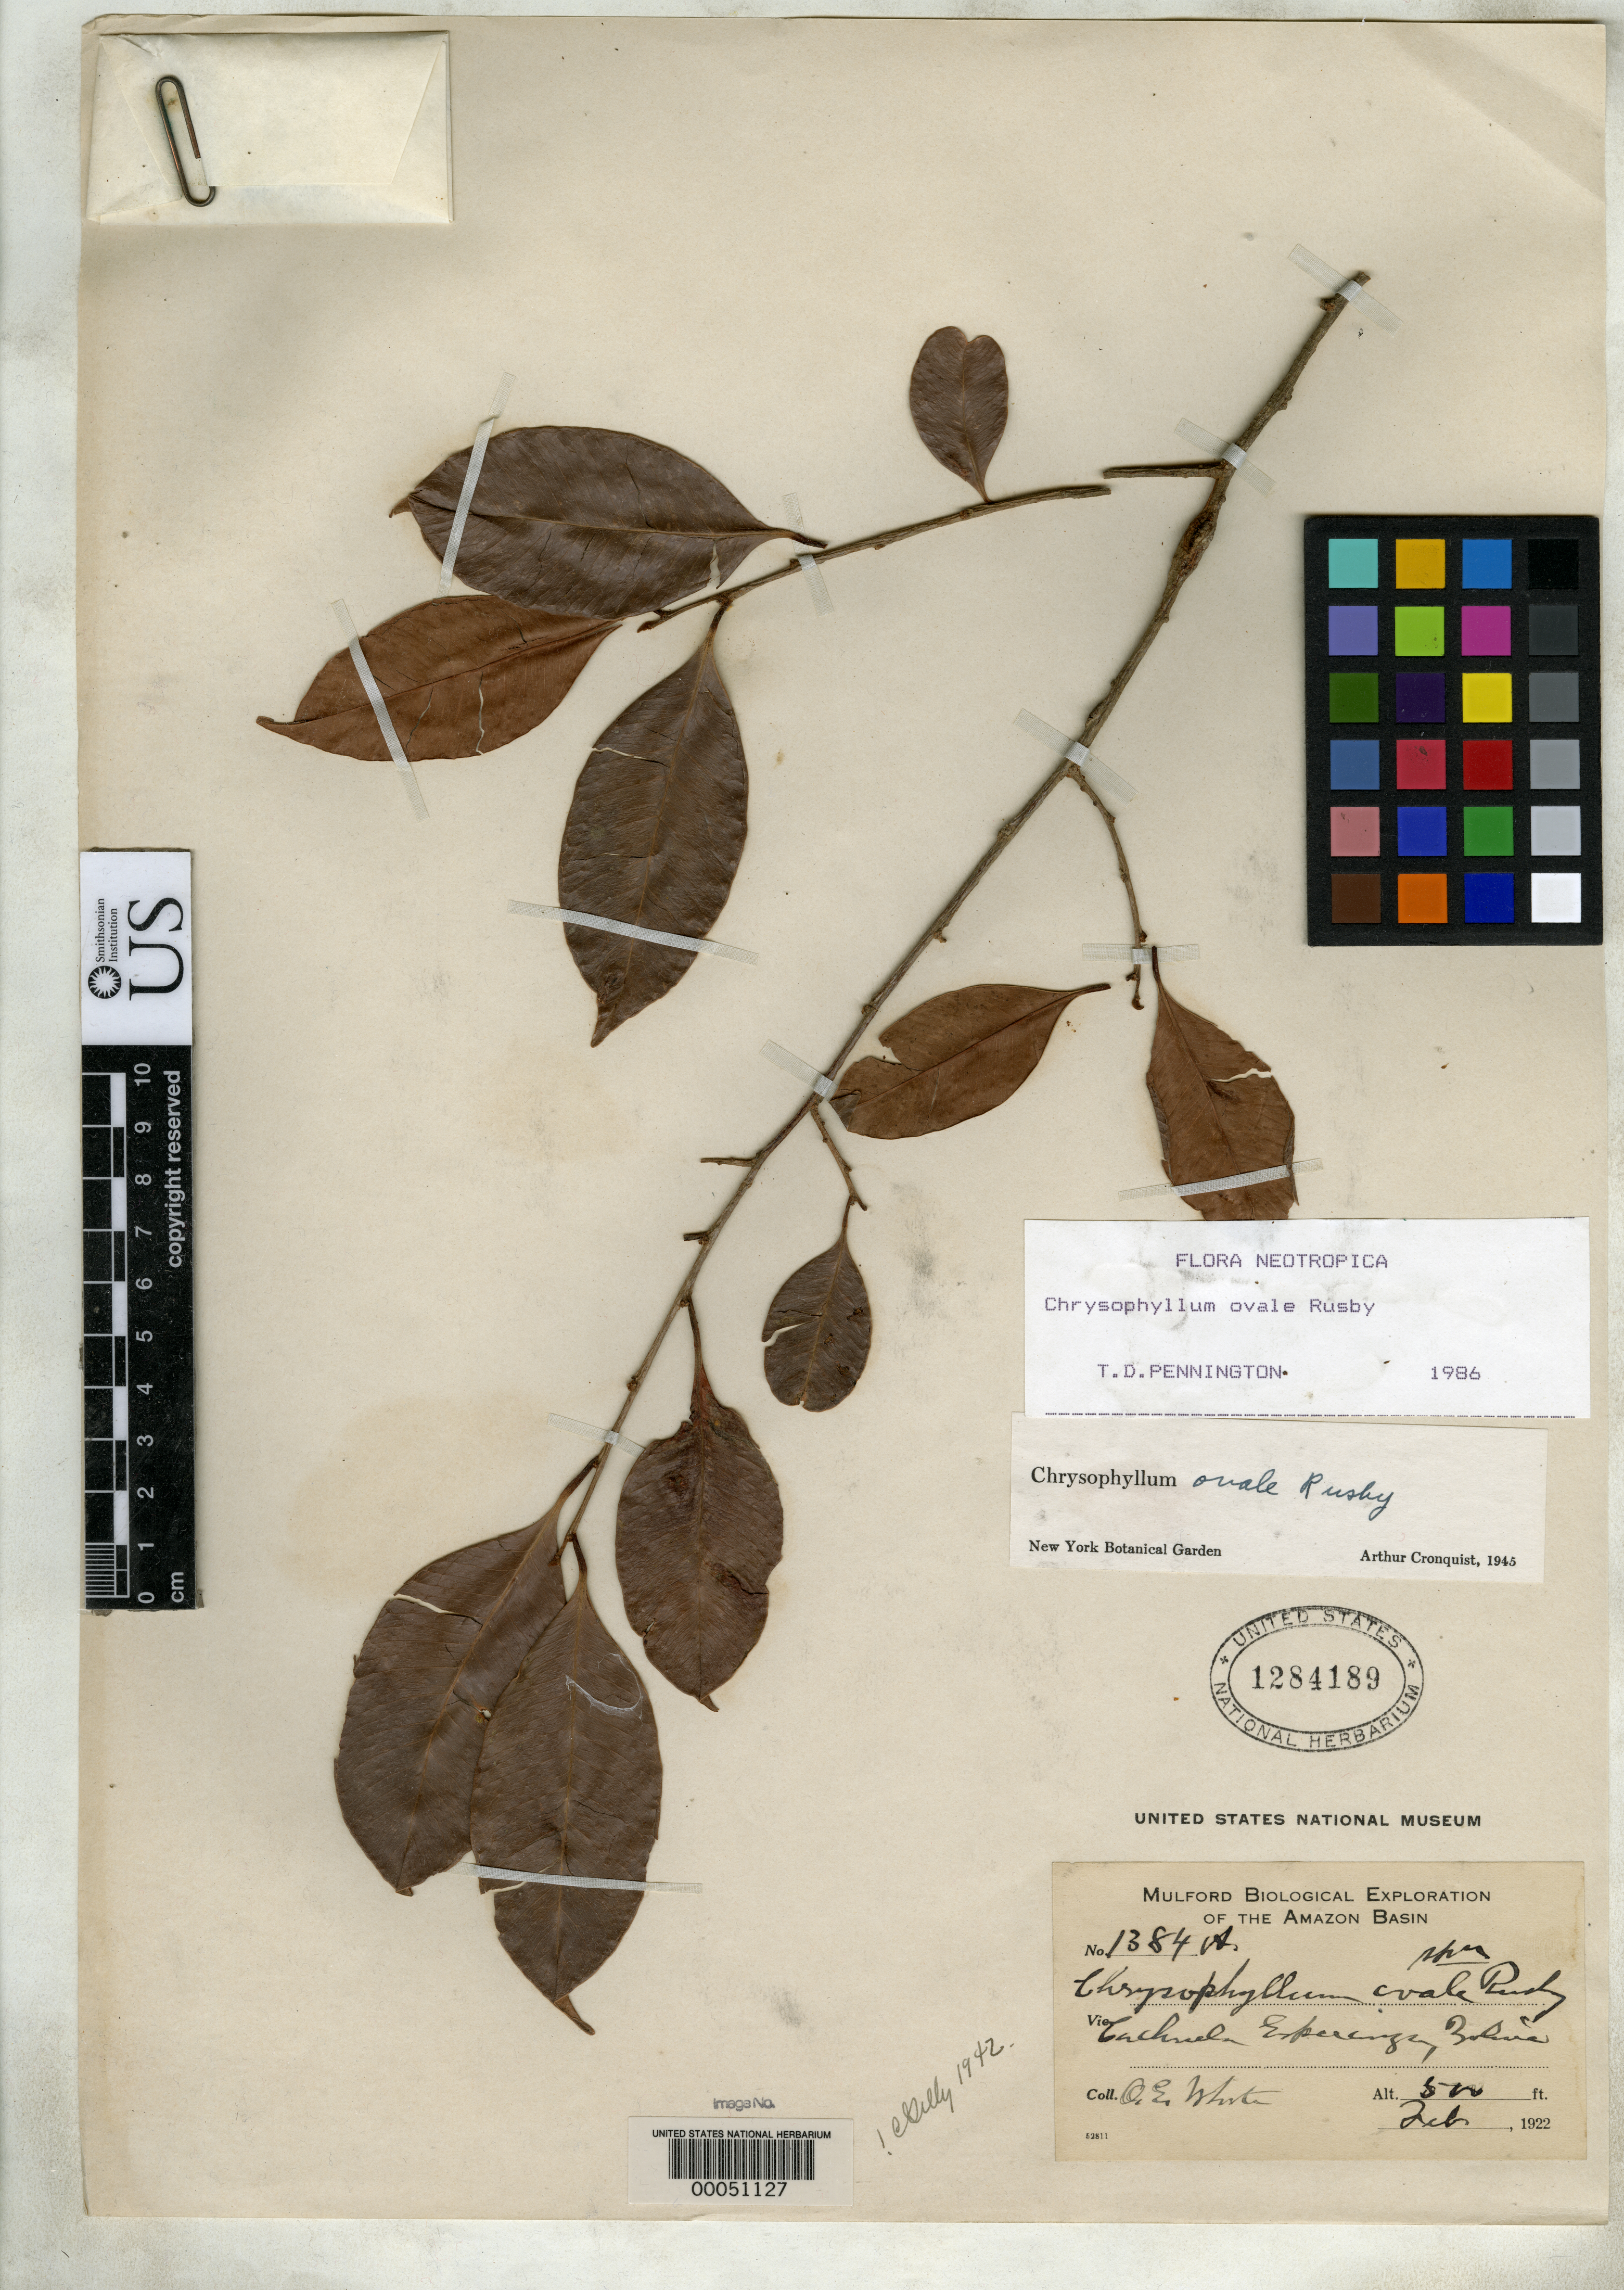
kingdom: Plantae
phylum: Tracheophyta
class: Magnoliopsida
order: Ericales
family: Sapotaceae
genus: Chrysophyllum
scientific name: Chrysophyllum ovale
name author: Rusby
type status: Isotype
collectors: O. E. White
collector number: Mulford Expl. 1384a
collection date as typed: Feb., 1922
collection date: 1922-02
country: Bolivia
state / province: Beni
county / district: Vaca Diez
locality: Cachuela Esperanza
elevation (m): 152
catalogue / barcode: US 1284189